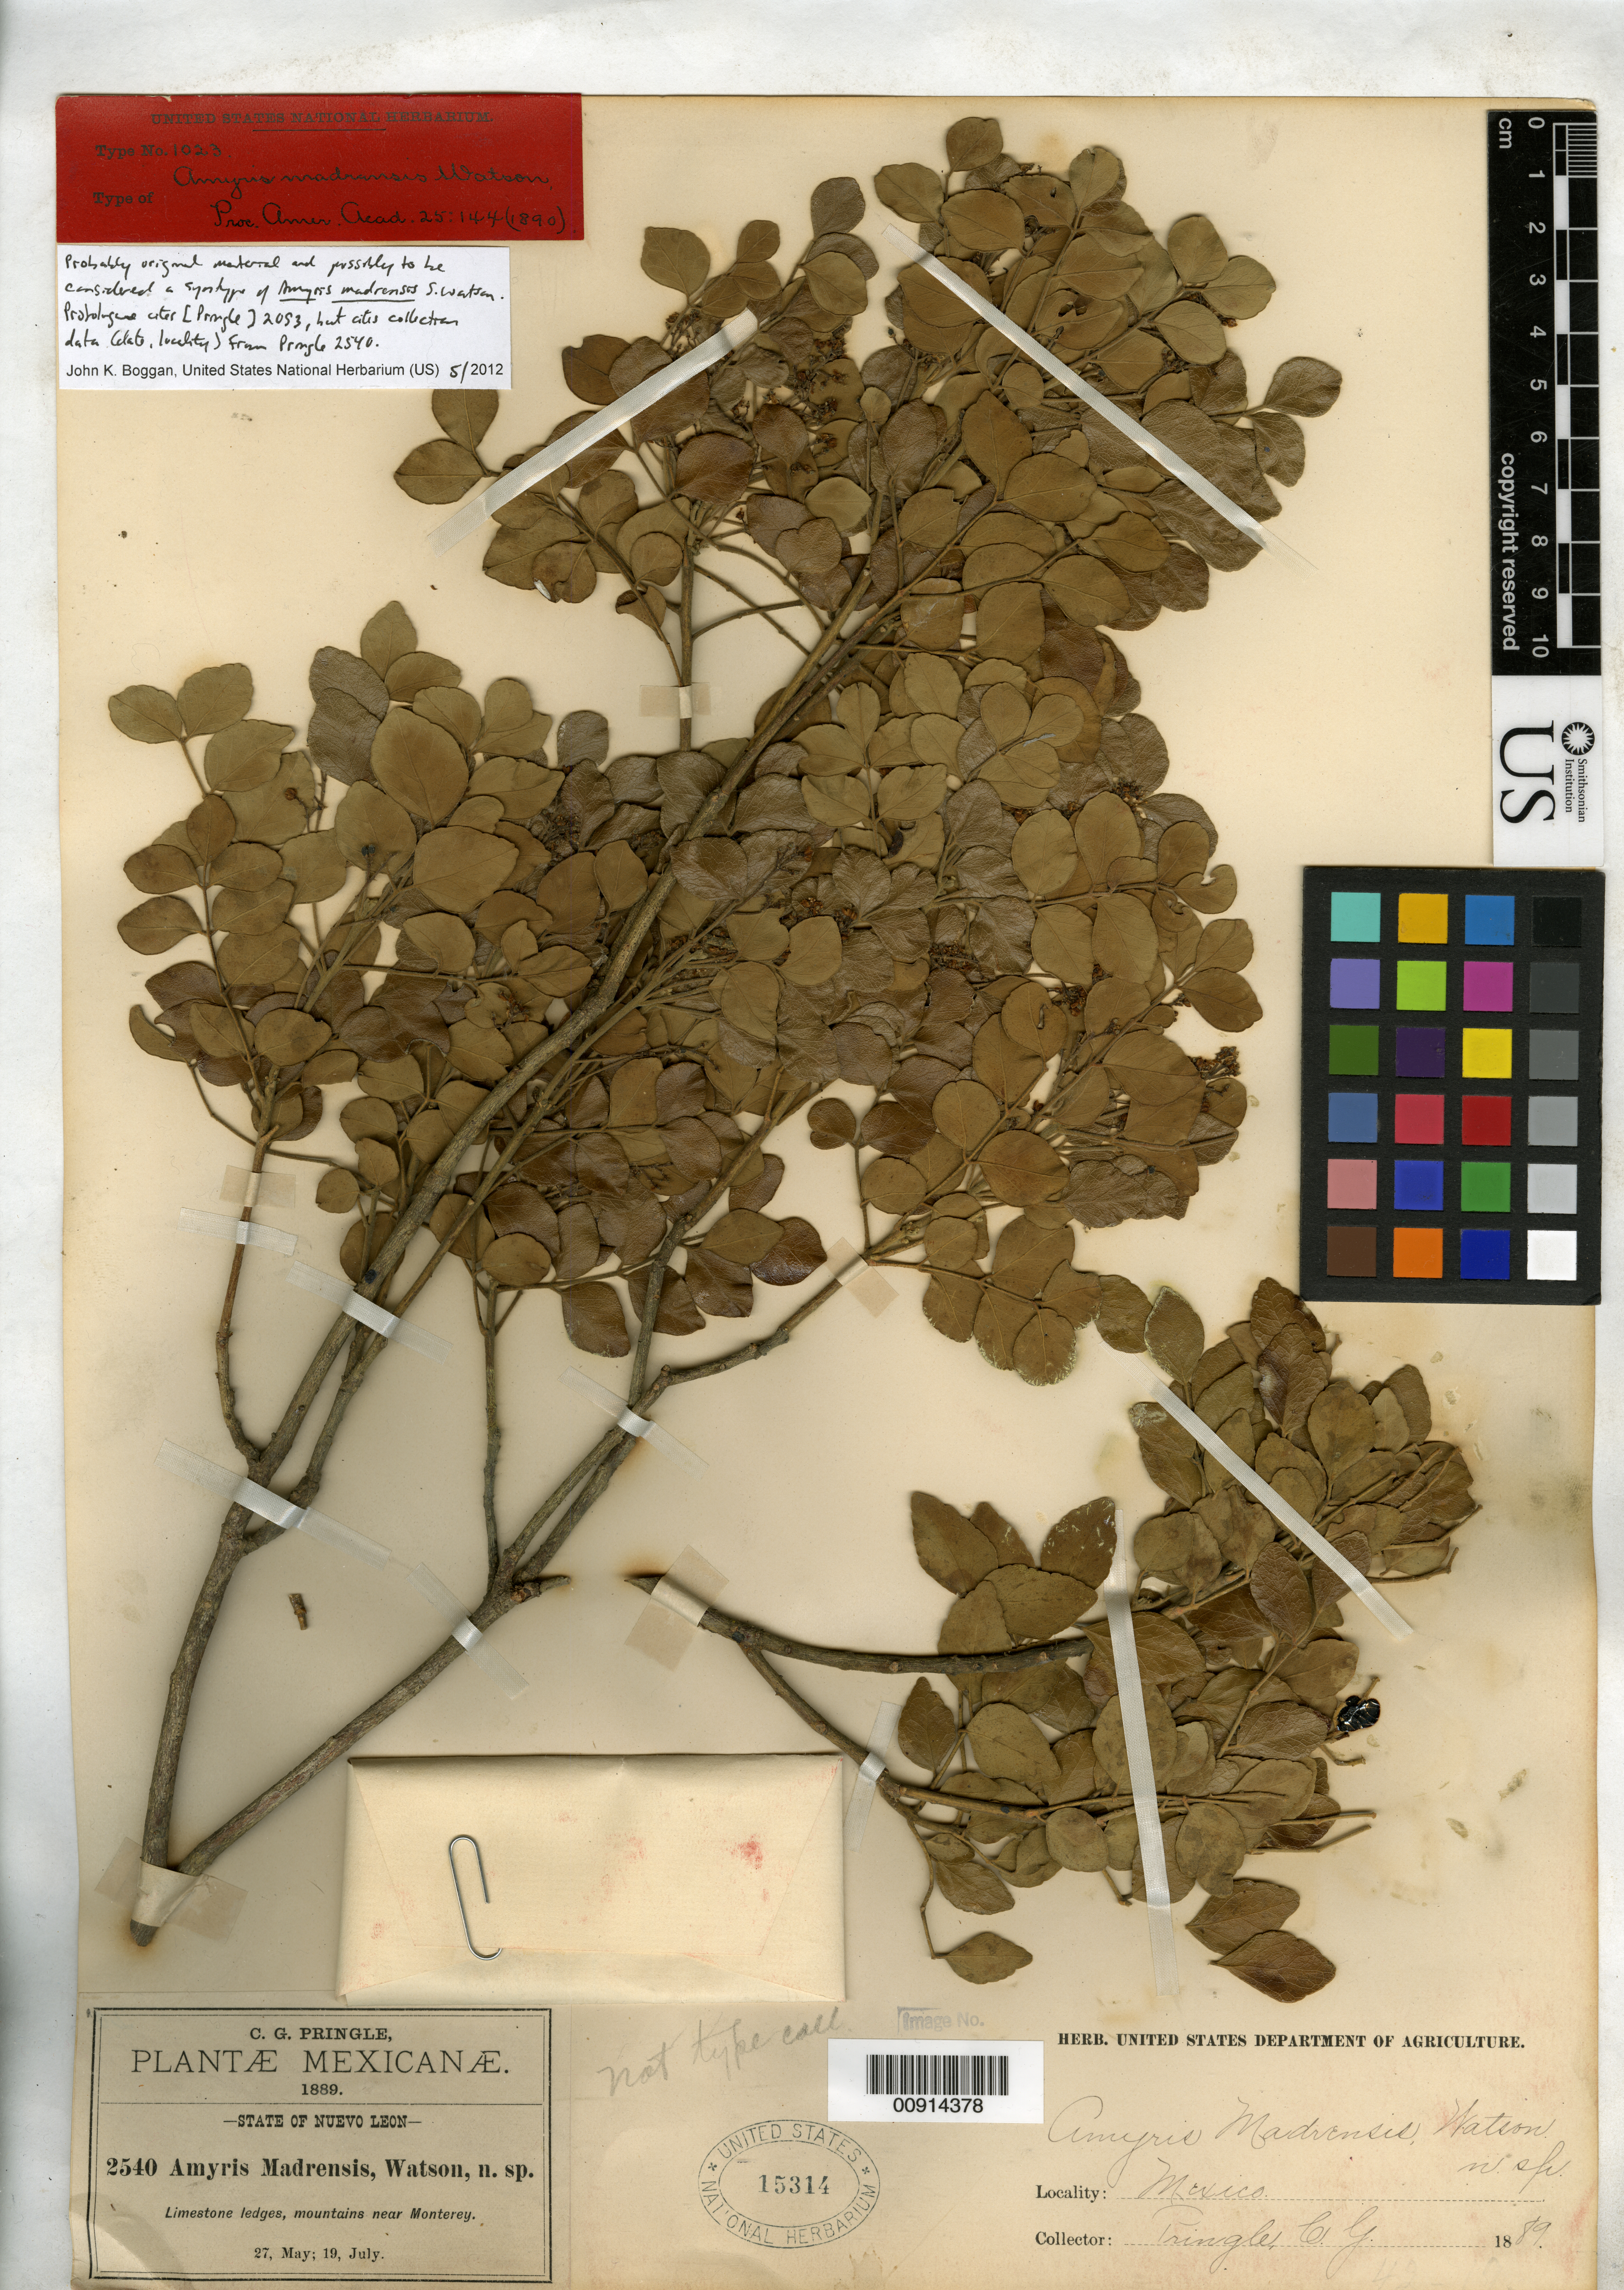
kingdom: Plantae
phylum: Tracheophyta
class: Magnoliopsida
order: Sapindales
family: Rutaceae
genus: Amyris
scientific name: Amyris madrensis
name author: S. Watson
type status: Possible Type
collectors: C. G. Pringle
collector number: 2540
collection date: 1889-05-27,1889-07-19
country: Mexico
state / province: Nuevo León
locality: Mountains near Monterrey, State of Nuevo León.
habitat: Limestone ledges.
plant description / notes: Probably original material, and possibly to be considered a syntype. Protologue cites Pringle 2093, but apparently cites collection data (date & locality) from Pringle 2540.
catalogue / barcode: US 15314